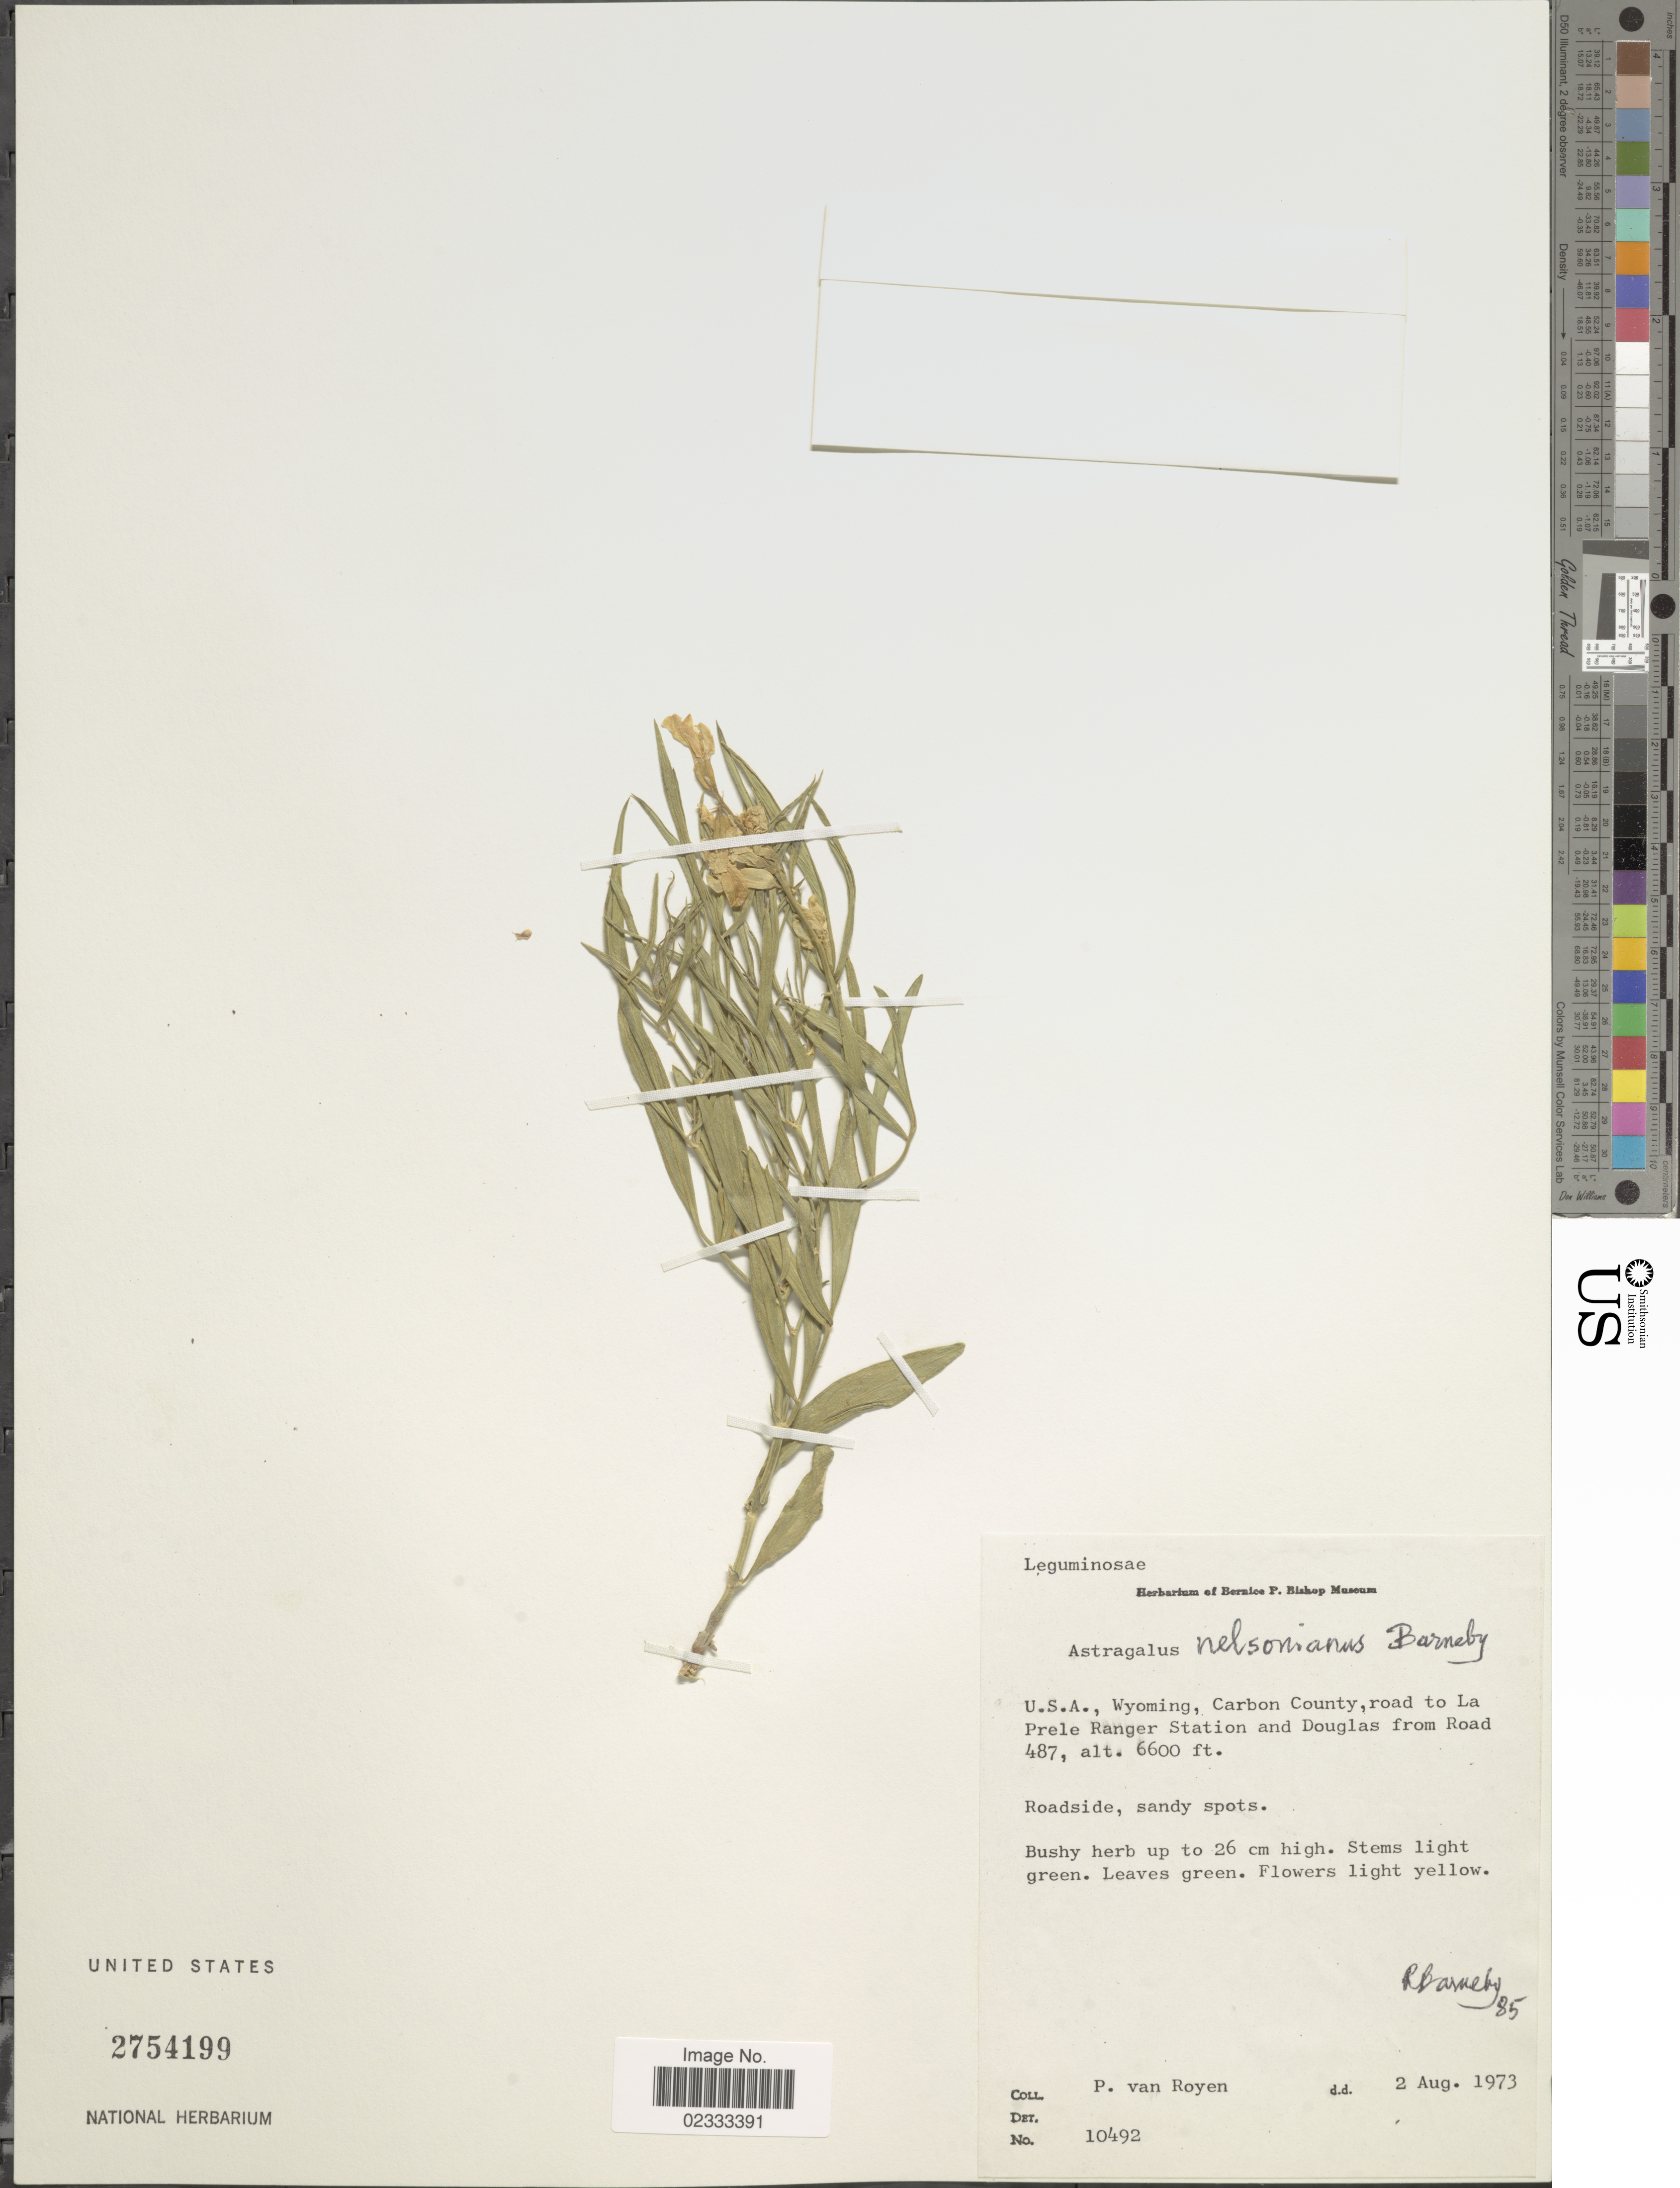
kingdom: Plantae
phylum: Tracheophyta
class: Magnoliopsida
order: Fabales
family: Fabaceae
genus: Astragalus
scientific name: Astragalus nelsonianus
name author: Barneby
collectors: P. van Royen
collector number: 10492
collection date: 1973-08-02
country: United States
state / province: Wyoming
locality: Carbon County, on road to La Prele Ranger Station and Douglas from Road 487, roadside.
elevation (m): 2012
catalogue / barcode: US 2754199